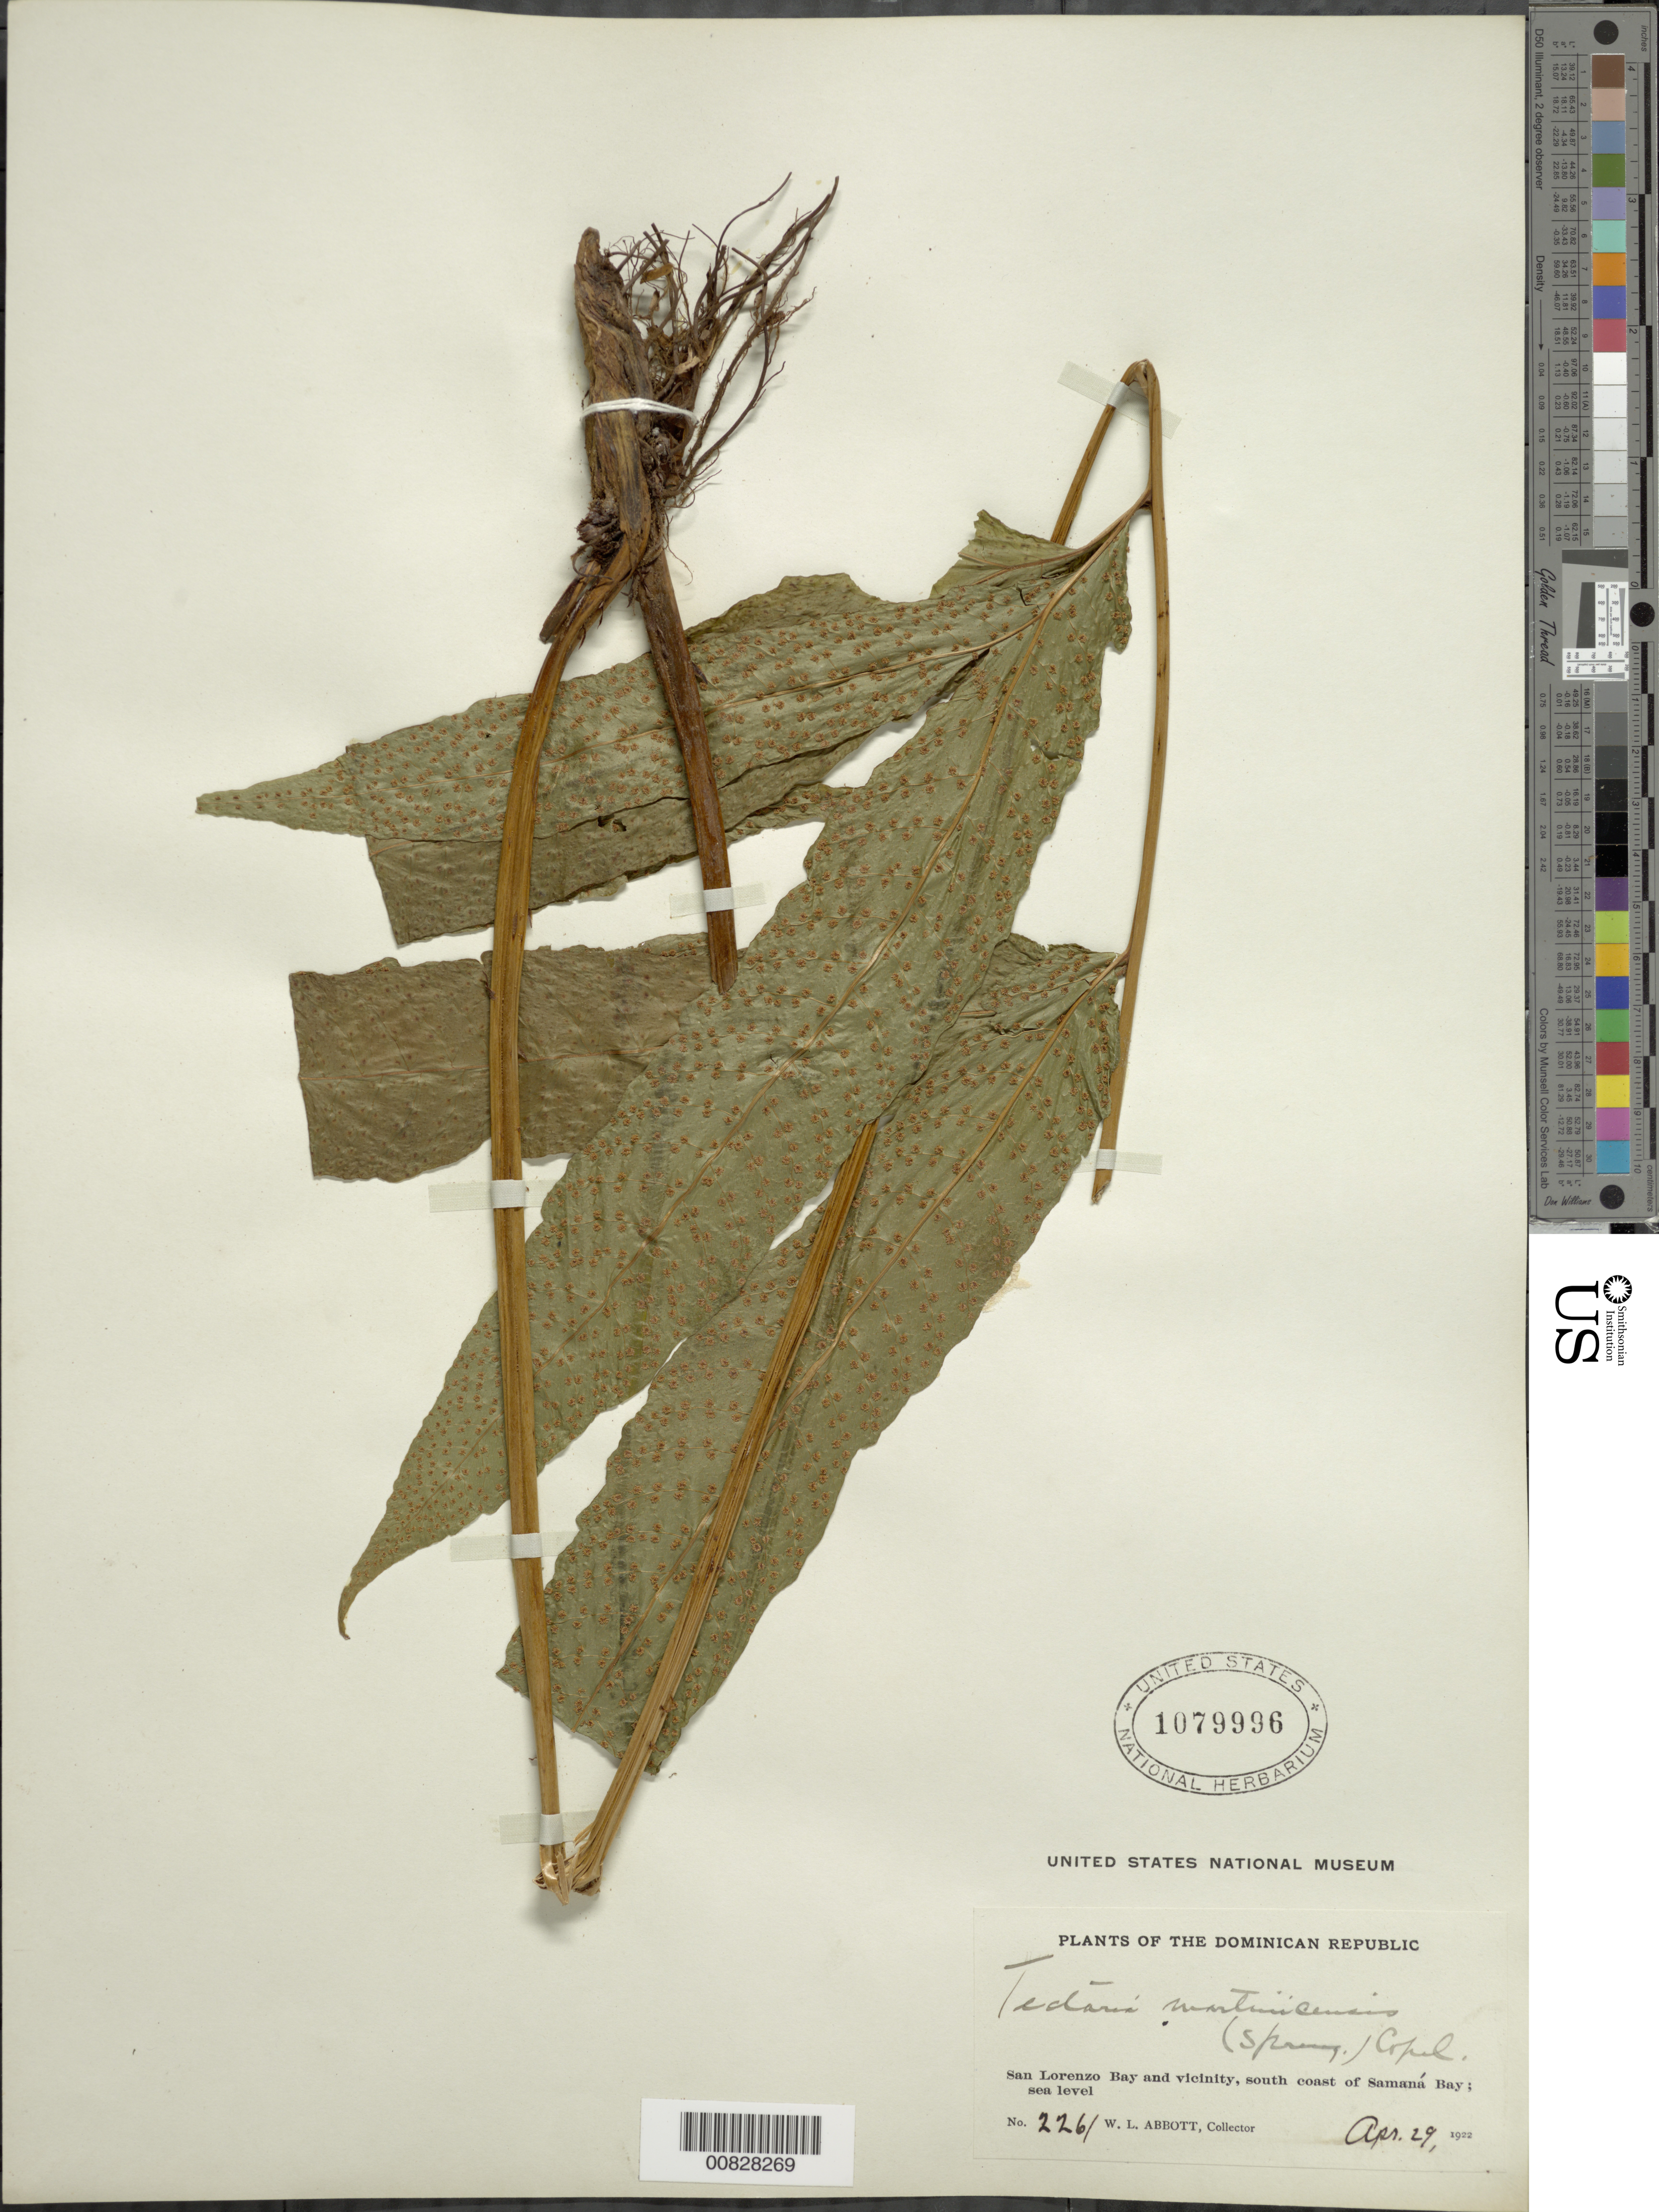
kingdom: Plantae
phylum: Tracheophyta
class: Polypodiopsida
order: Polypodiales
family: Tectariaceae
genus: Tectaria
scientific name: Tectaria incisa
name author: Cav.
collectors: W. L. Abbott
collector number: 2261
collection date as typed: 29 Apr 1922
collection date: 1922-04-29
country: Dominican Republic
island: Hispaniola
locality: San Lorenzo Bay and vicinity, S coast of Samaná Bay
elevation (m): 0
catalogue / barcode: US 1079996